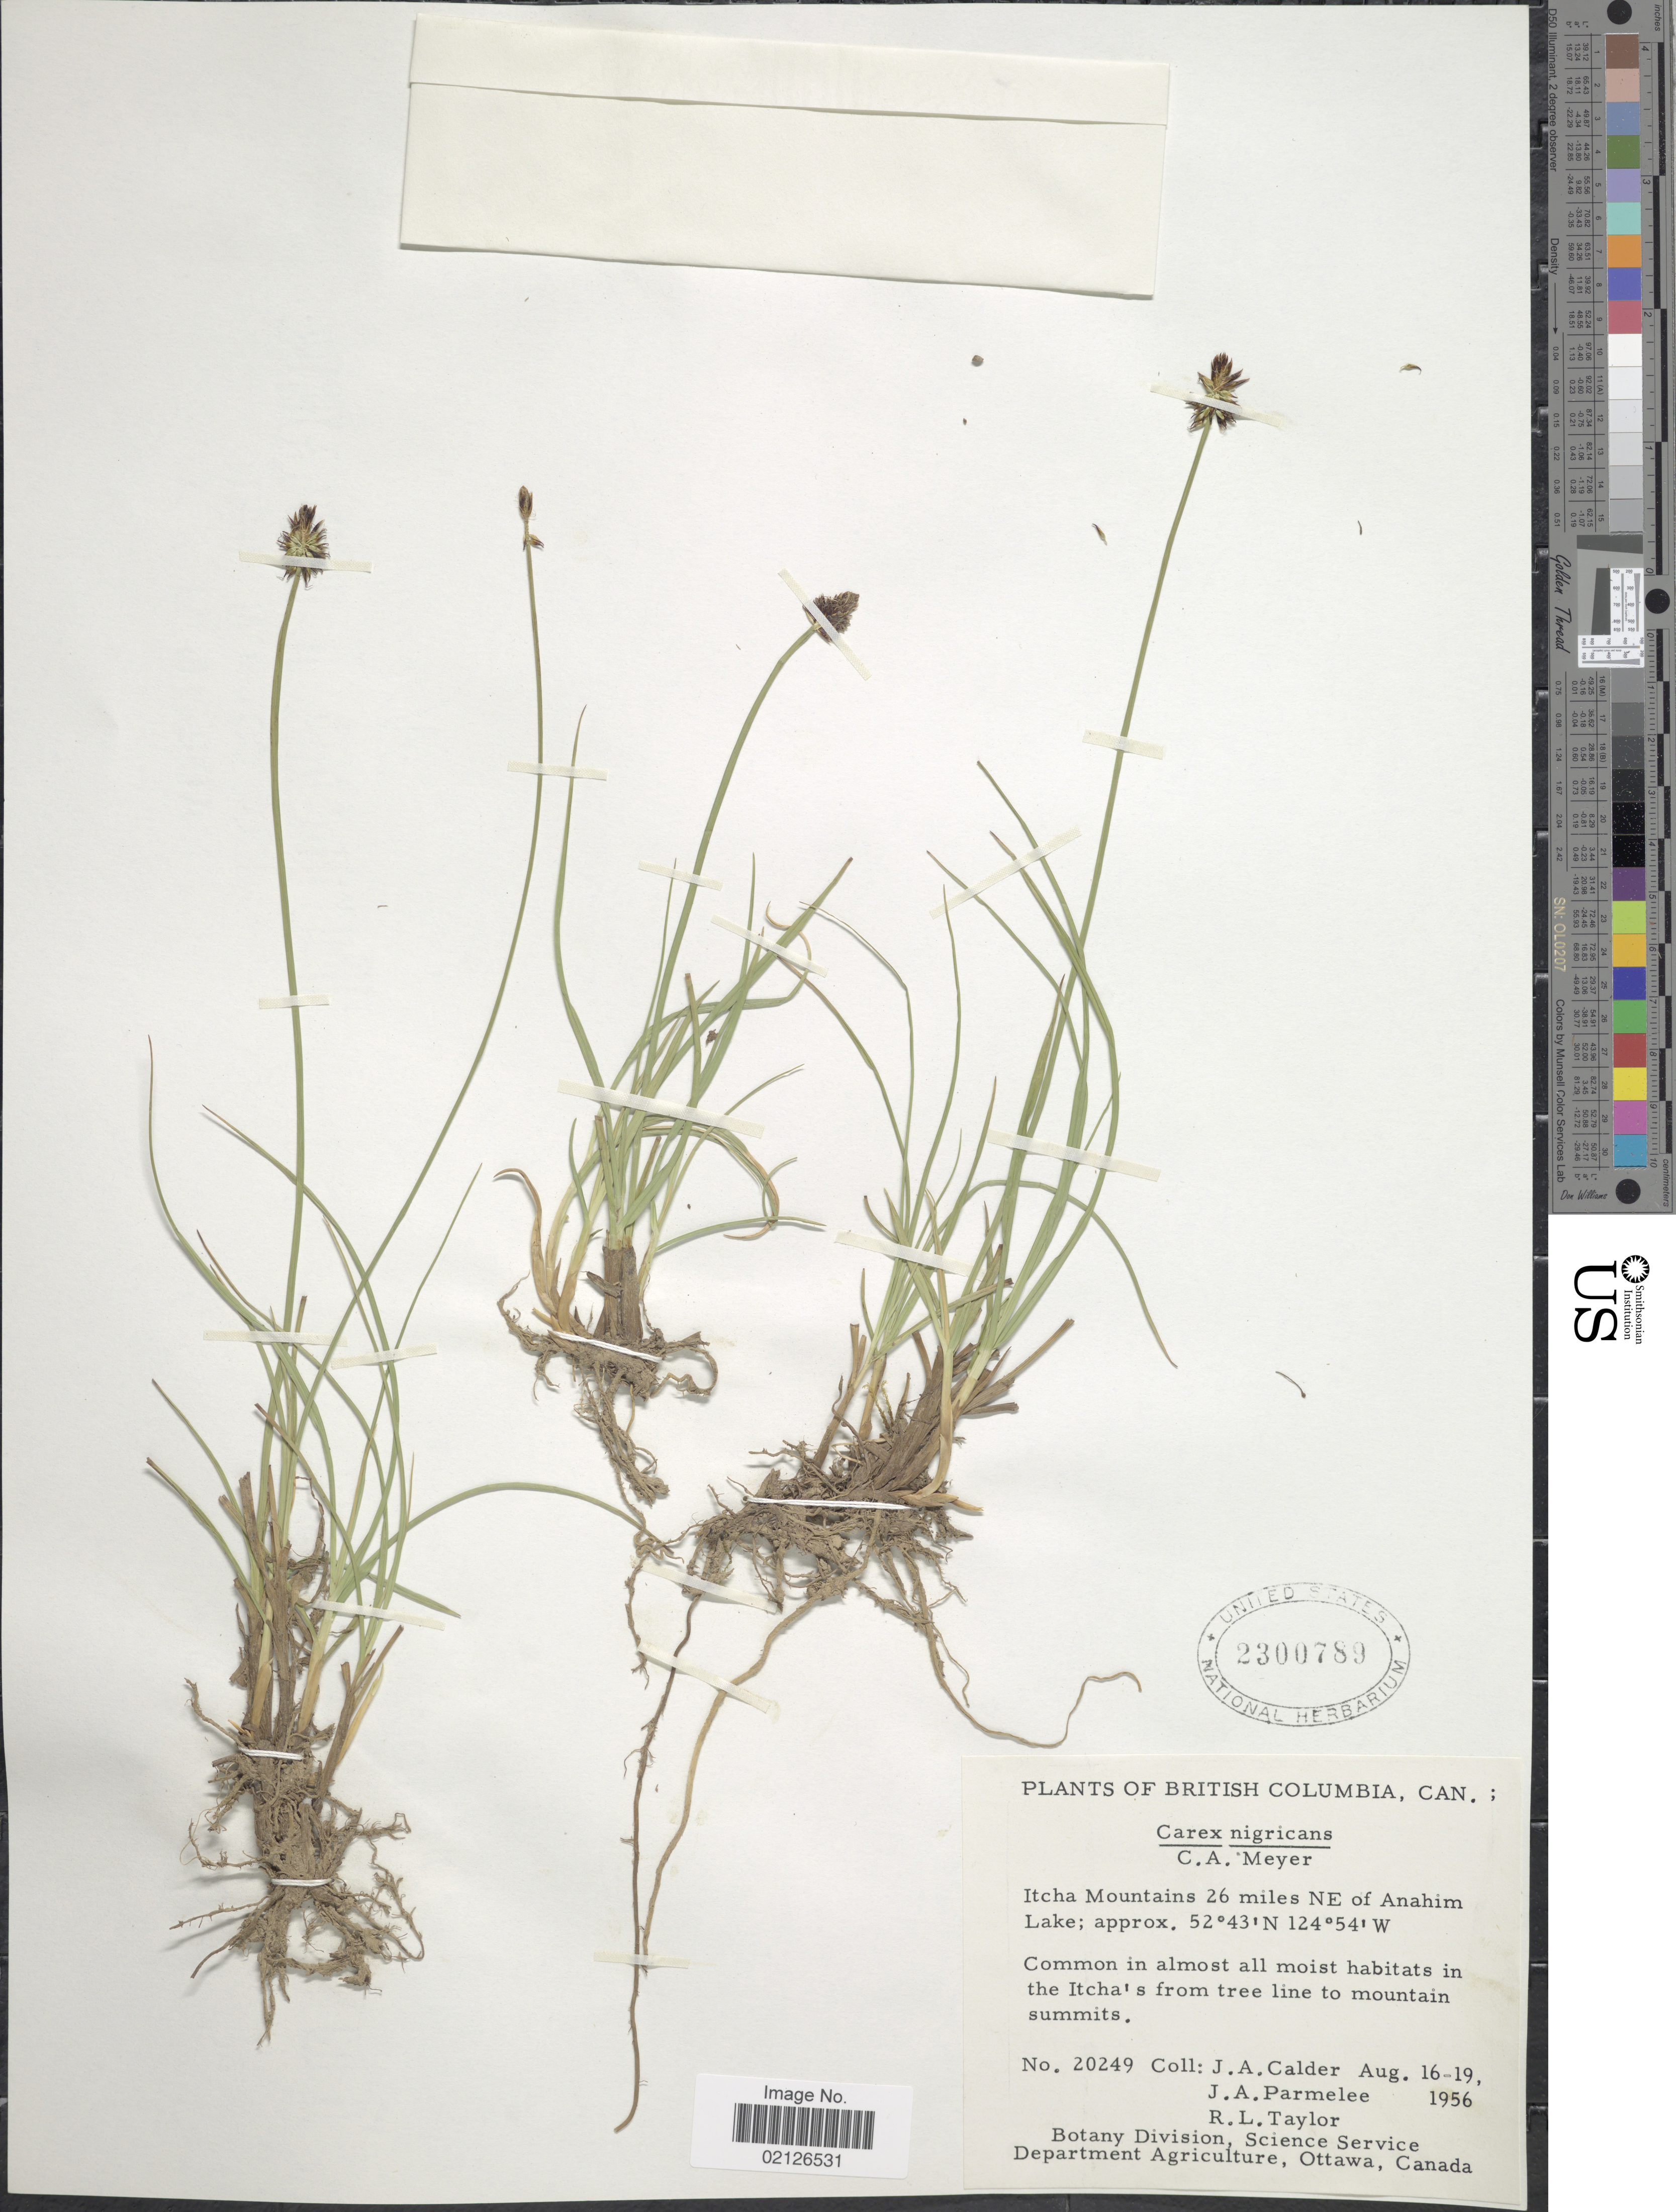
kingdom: Plantae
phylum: Tracheophyta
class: Liliopsida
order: Poales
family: Cyperaceae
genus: Carex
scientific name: Carex nigricans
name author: C.A. Mey.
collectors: J. A. Calder, J. A. Parmelee & R. Taylor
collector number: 20249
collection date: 1956-08-16/1956-08-19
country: Canada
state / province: British Columbia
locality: Itcha Mountains 26 miles NE of Anahim Lake, in almost all moist habitats in the Itacha's from tree line to mountain summits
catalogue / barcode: US 2300789